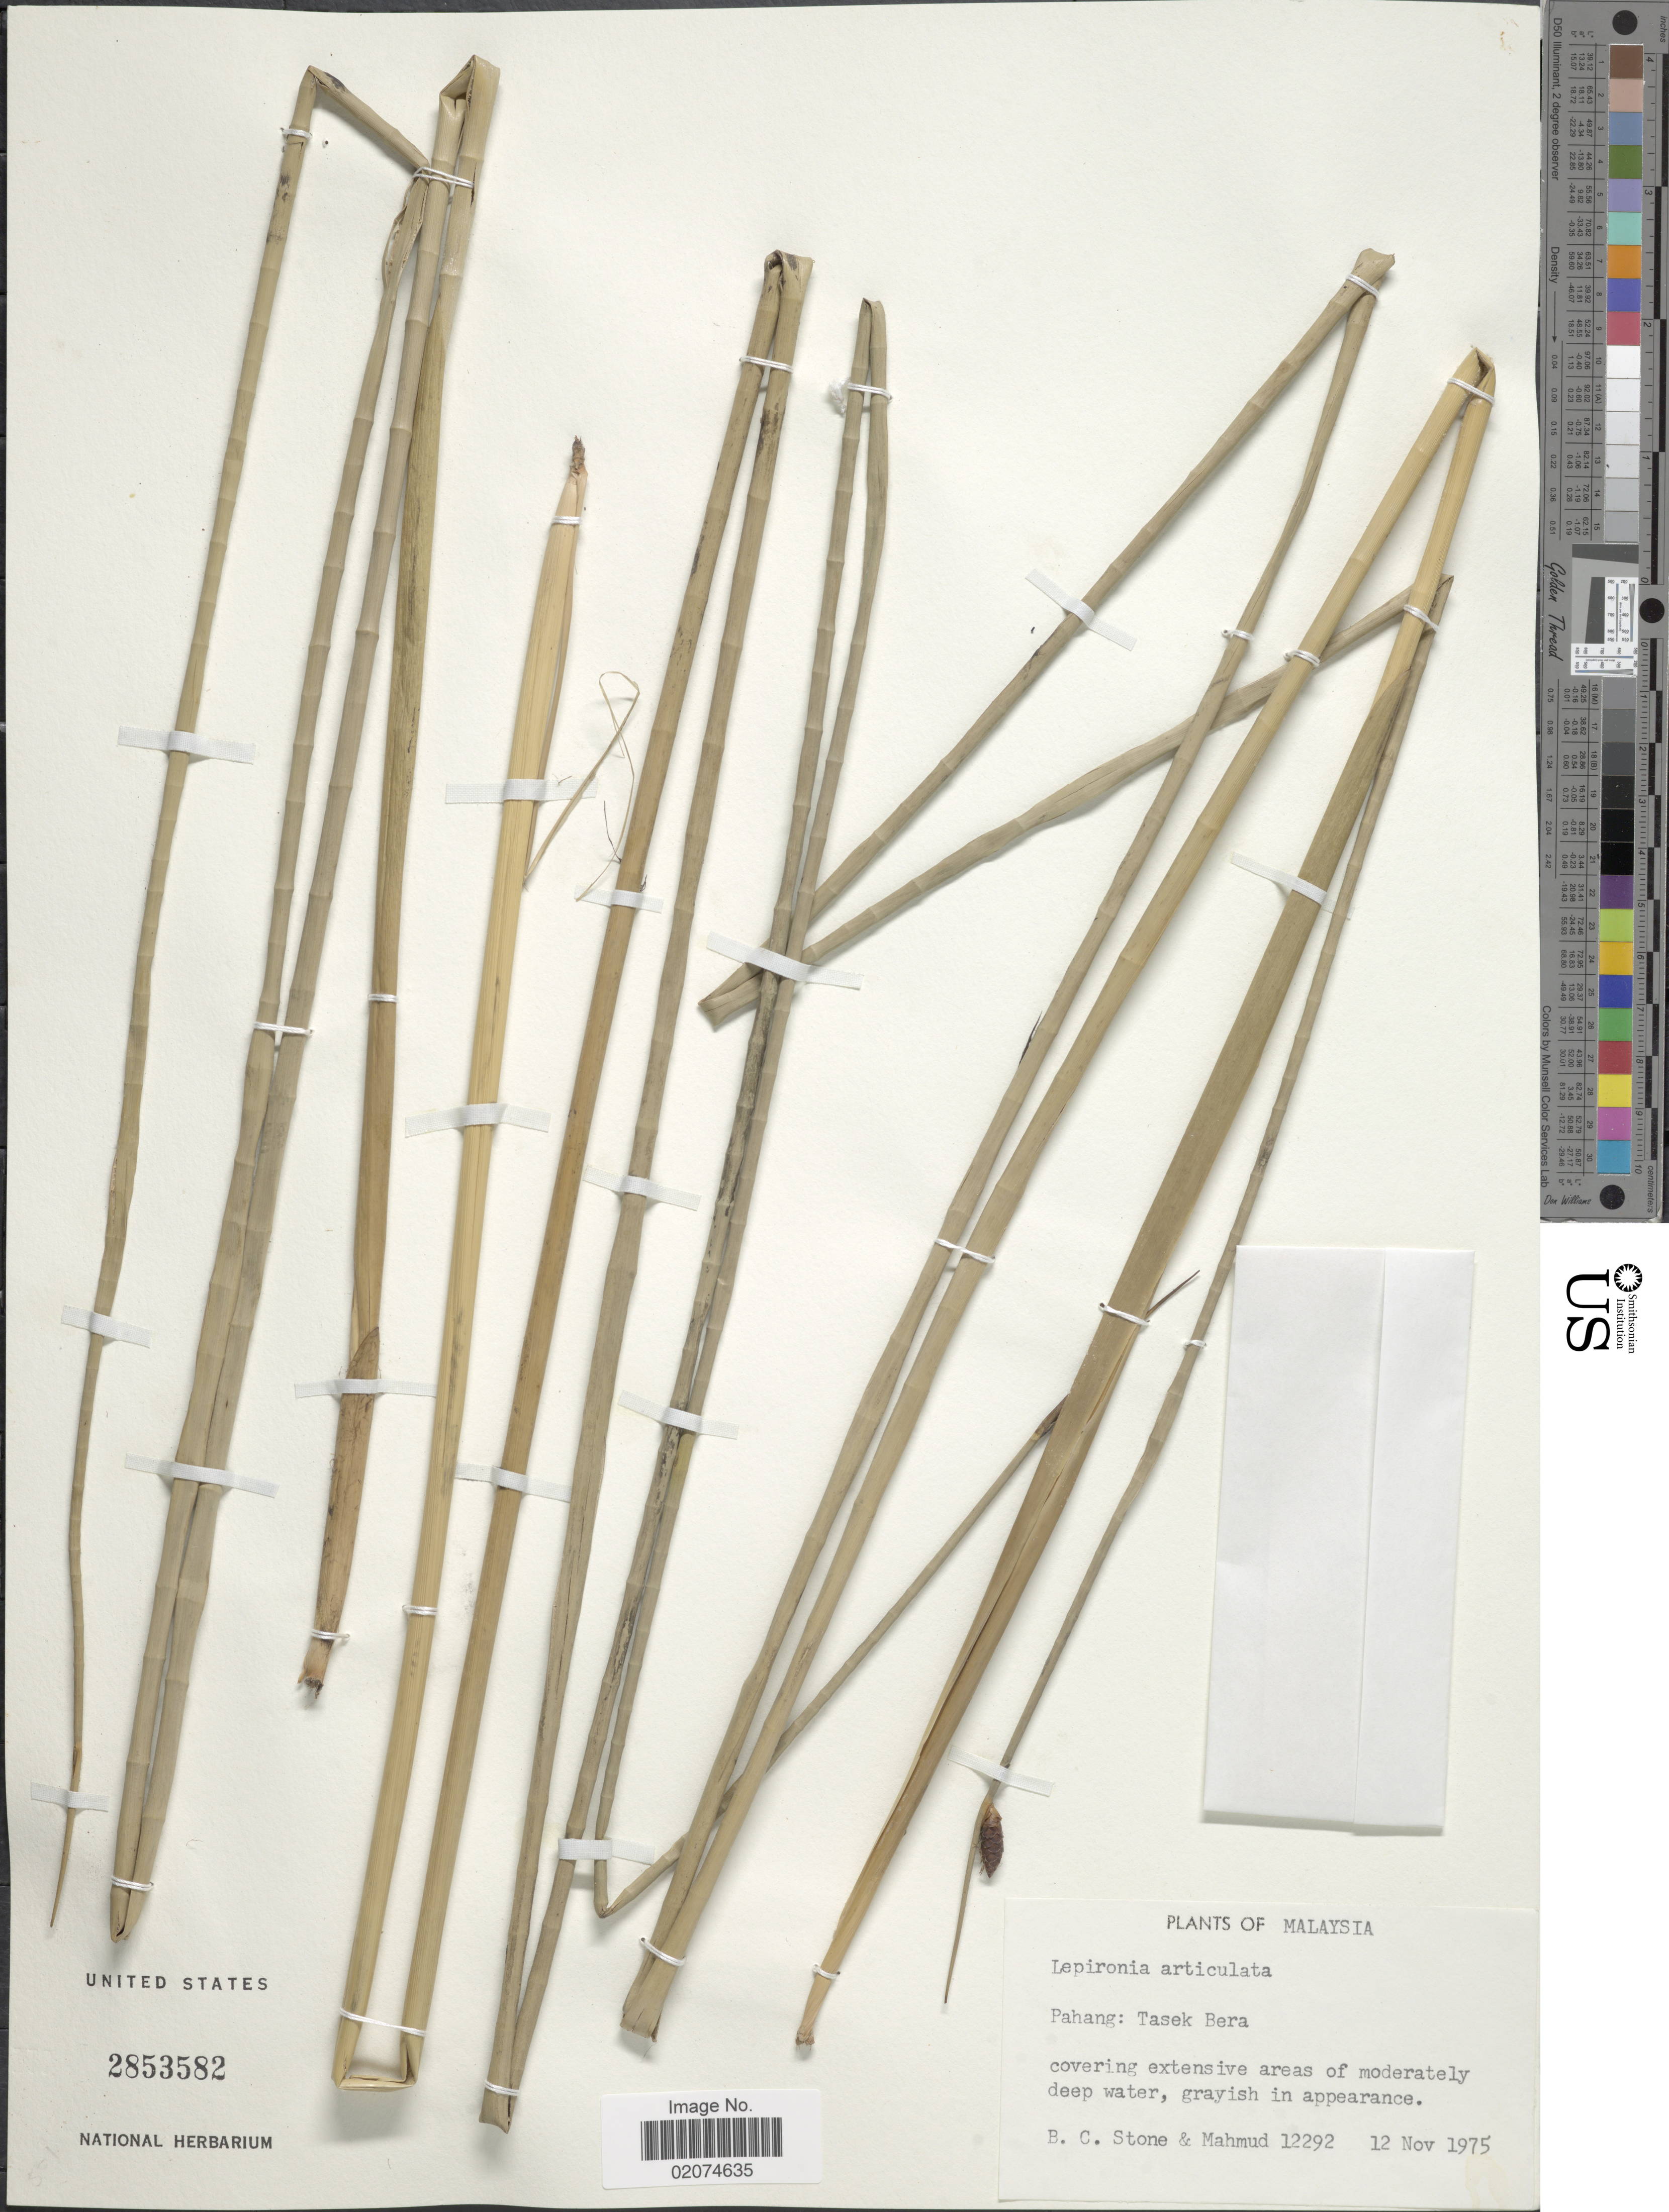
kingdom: Plantae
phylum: Tracheophyta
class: Liliopsida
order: Poales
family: Cyperaceae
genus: Lepironia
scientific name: Lepironia articulata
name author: (Retz.) Domin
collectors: B. C. Stone & -. Mahmud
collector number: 1229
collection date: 1975-11-12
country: Malaysia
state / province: Pahang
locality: Pahang: Tasek Bera.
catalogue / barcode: US 2853582